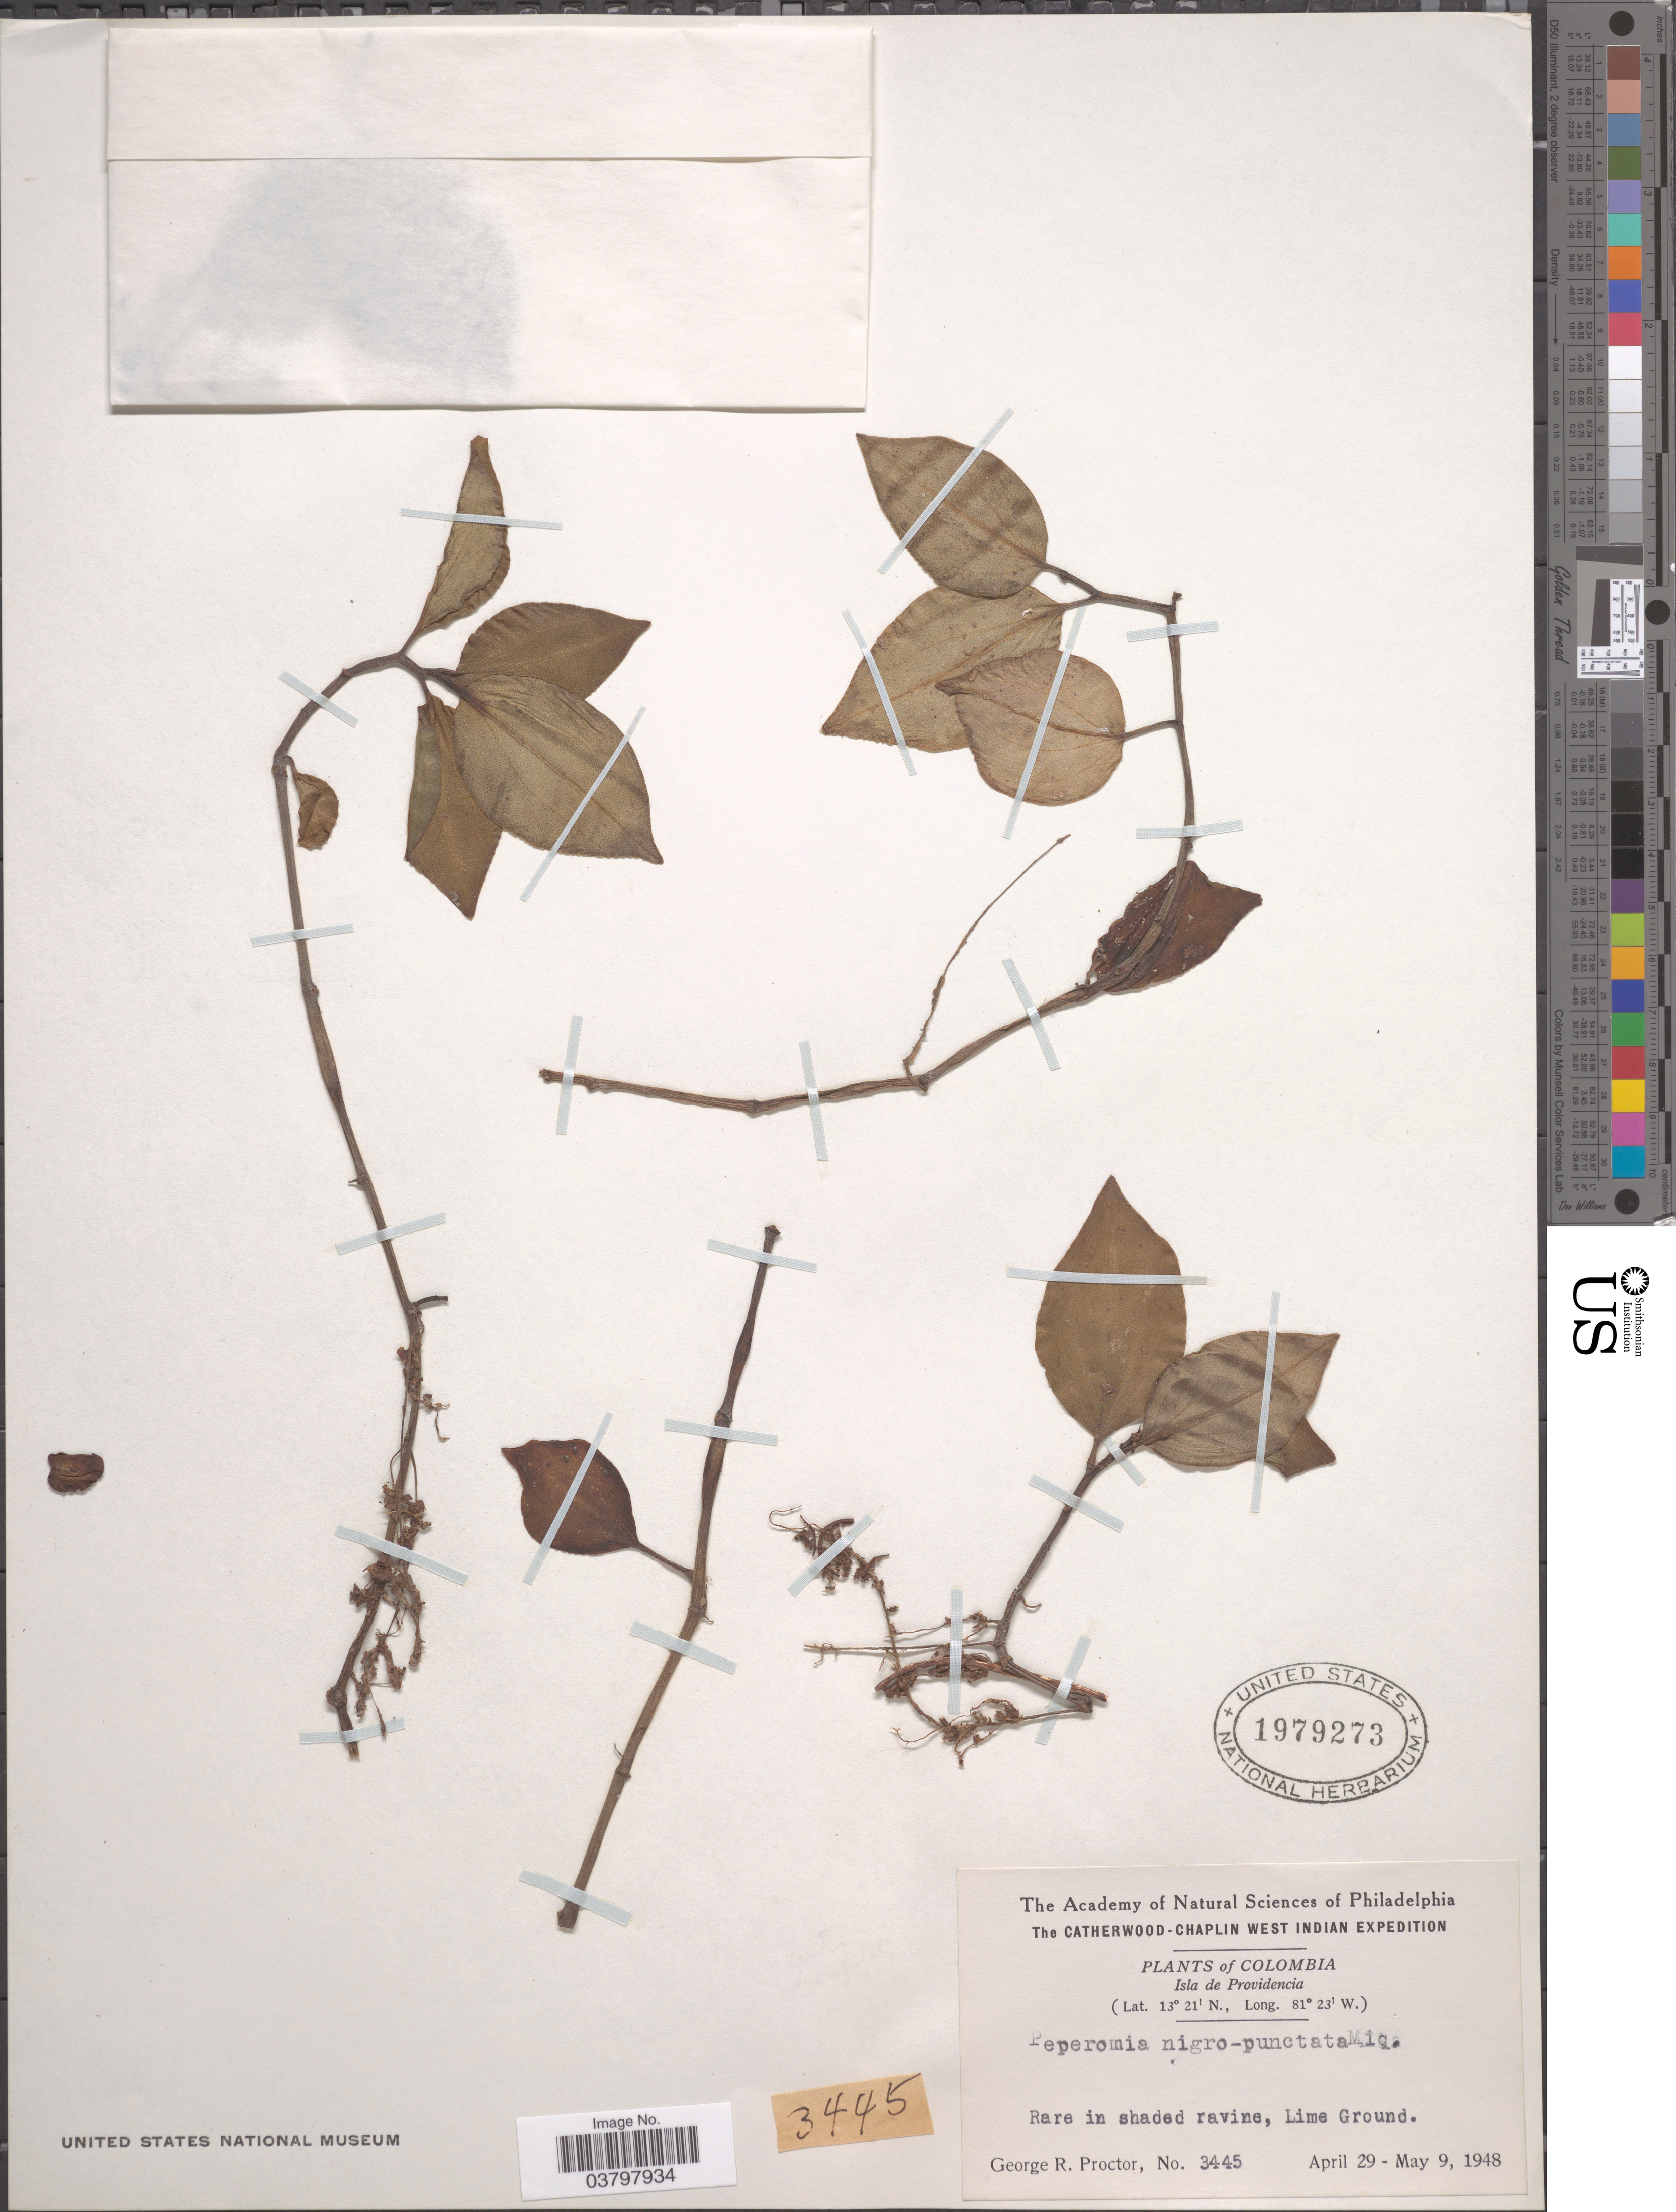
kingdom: Plantae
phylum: Tracheophyta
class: Magnoliopsida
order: Piperales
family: Piperaceae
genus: Peperomia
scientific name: Peperomia nigropunctata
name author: Miq.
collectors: G. R. Proctor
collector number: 3445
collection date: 1948-04-29/1948-05-09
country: Colombia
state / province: San Andres y Providencia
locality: Isla de Providencia. Lime Ground.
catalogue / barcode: US 1979273